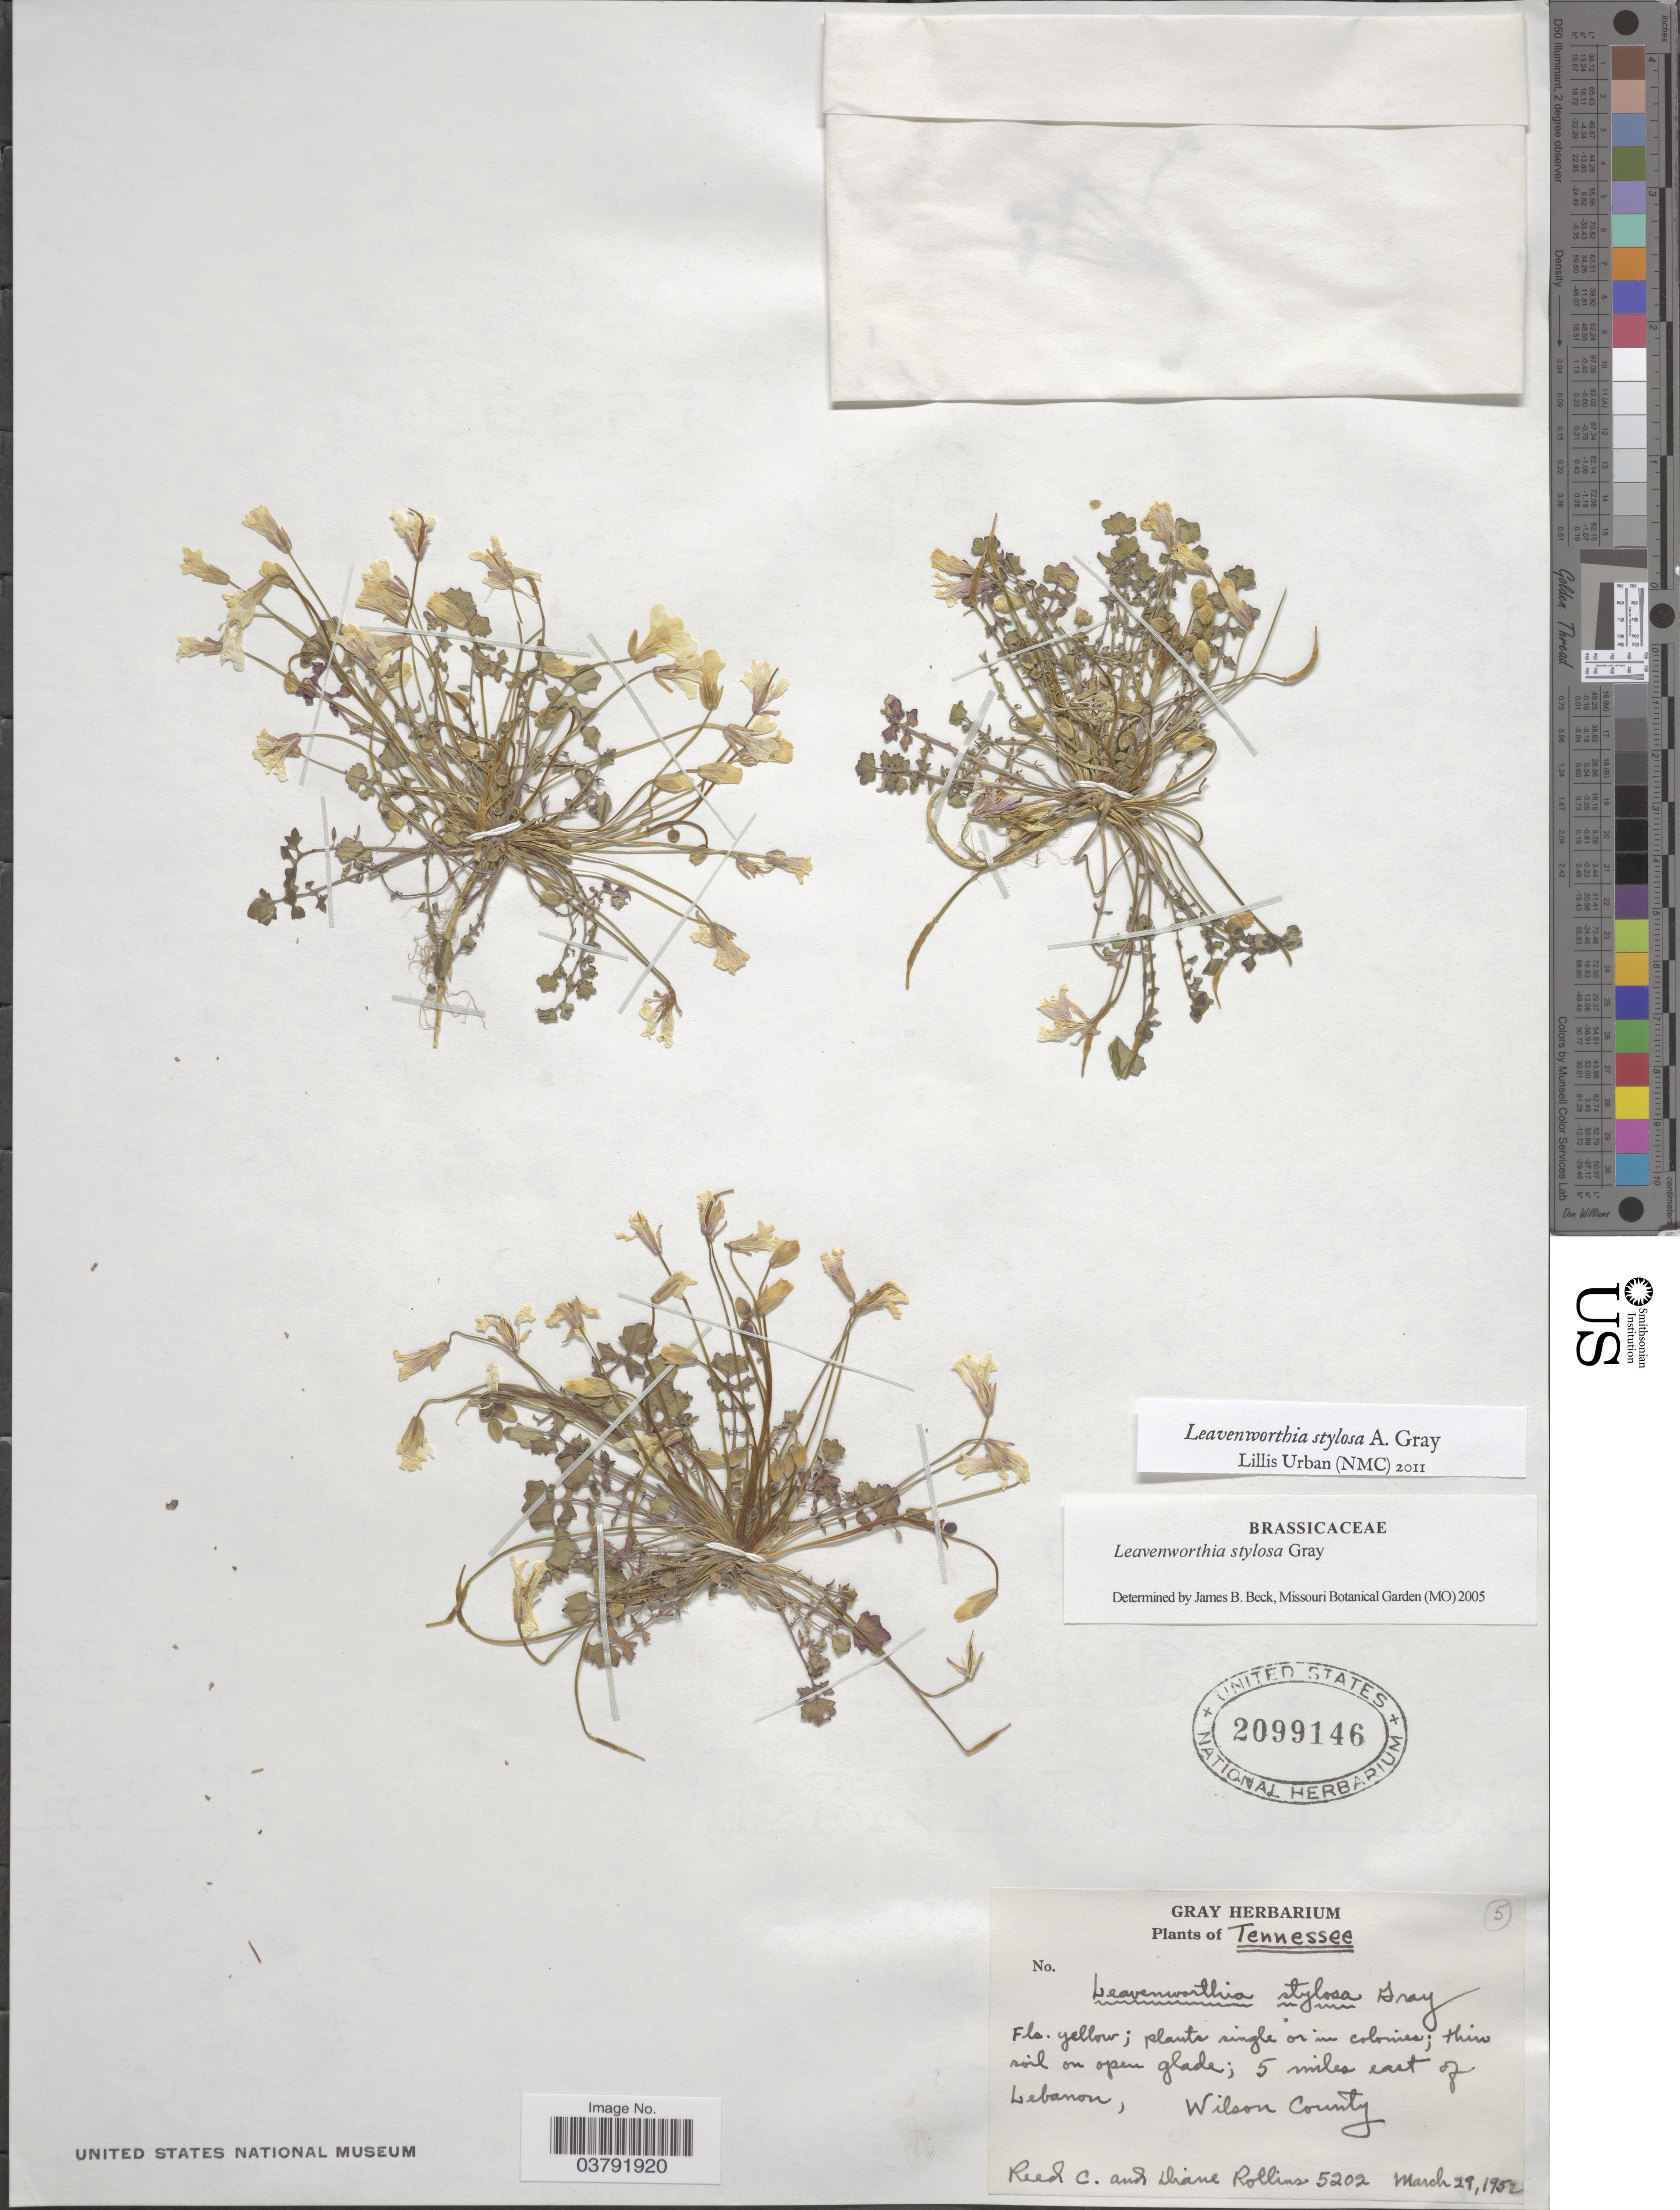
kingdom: Plantae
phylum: Tracheophyta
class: Magnoliopsida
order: Brassicales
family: Brassicaceae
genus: Leavenworthia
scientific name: Leavenworthia stylosa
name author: A. Gray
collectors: R. C. Rollins & D. Rollins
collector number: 5202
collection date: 1952-03-29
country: United States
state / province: Tennessee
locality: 5 miles east of Lebanon, Wilson County.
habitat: thin soil on open glade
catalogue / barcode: US 2099146